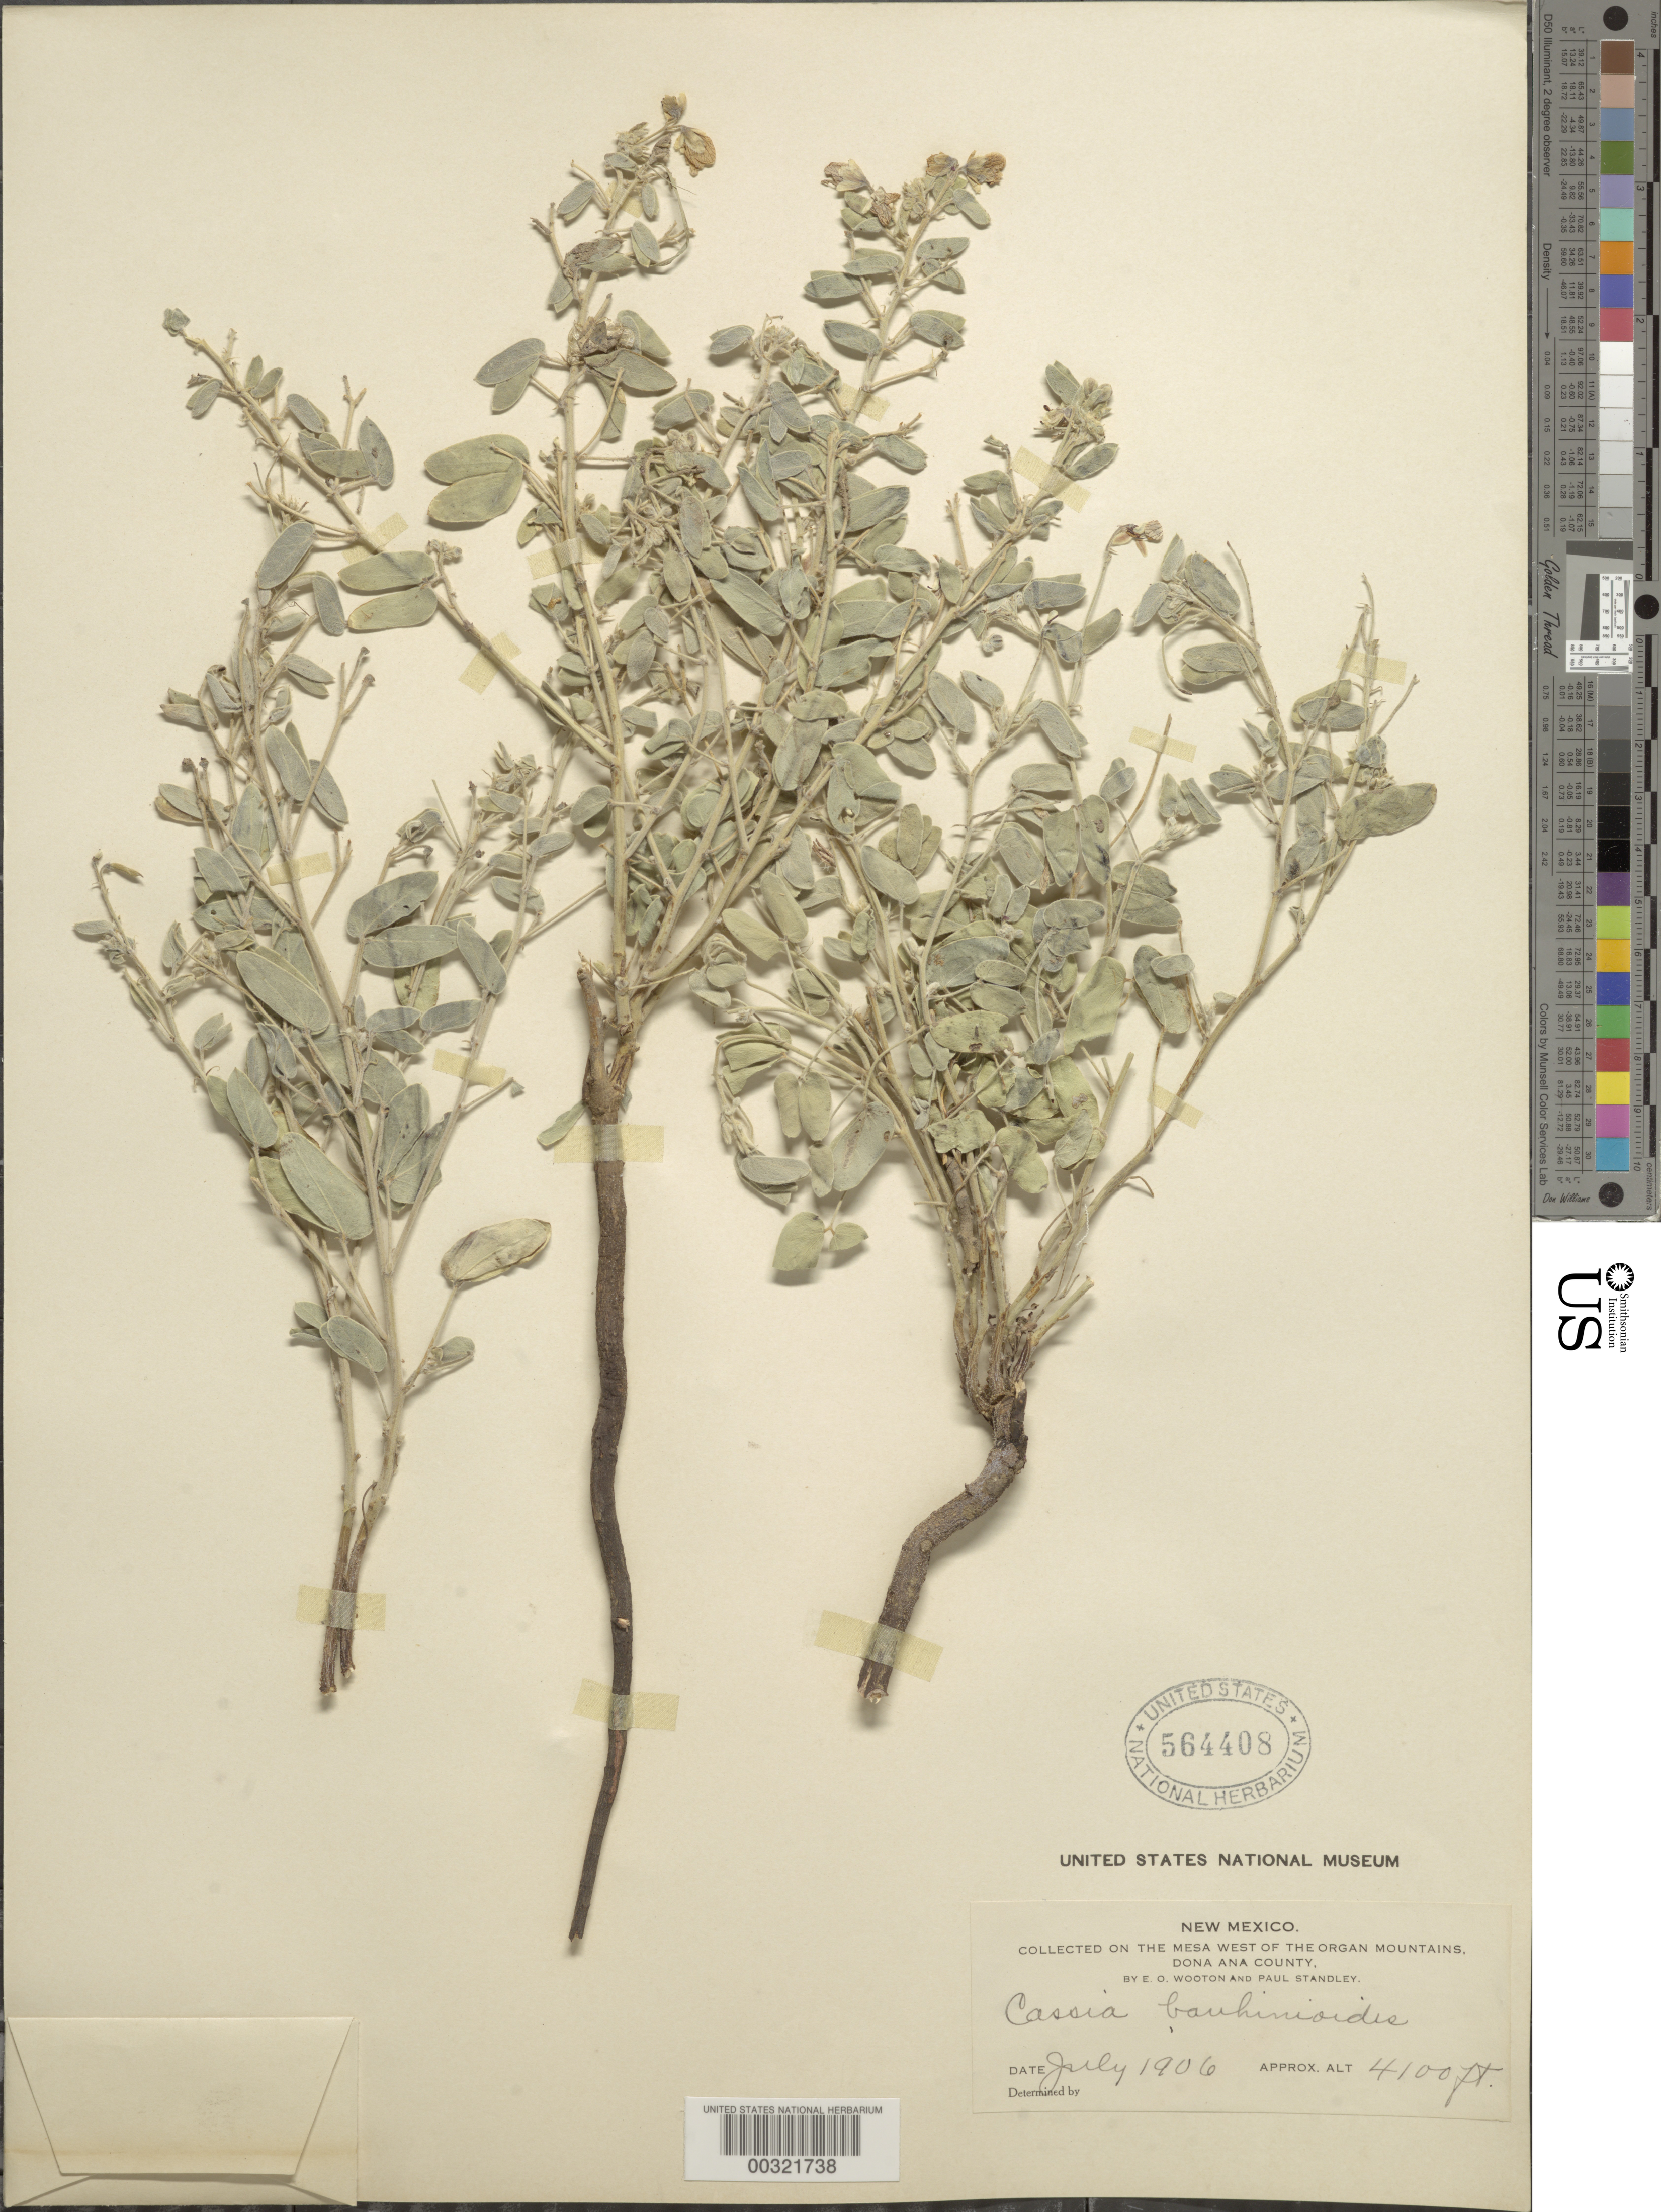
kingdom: Plantae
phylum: Tracheophyta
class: Magnoliopsida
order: Fabales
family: Fabaceae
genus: Senna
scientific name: Senna bauhinioides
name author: (A. Gray) H.S. Irwin & Barneby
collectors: E. O. Wooton & P. C. Standley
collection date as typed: Jul 1906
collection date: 1906-07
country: United States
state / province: New Mexico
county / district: Dona Ana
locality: Mesa w of the organ mountains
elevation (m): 1250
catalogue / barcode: US 564408